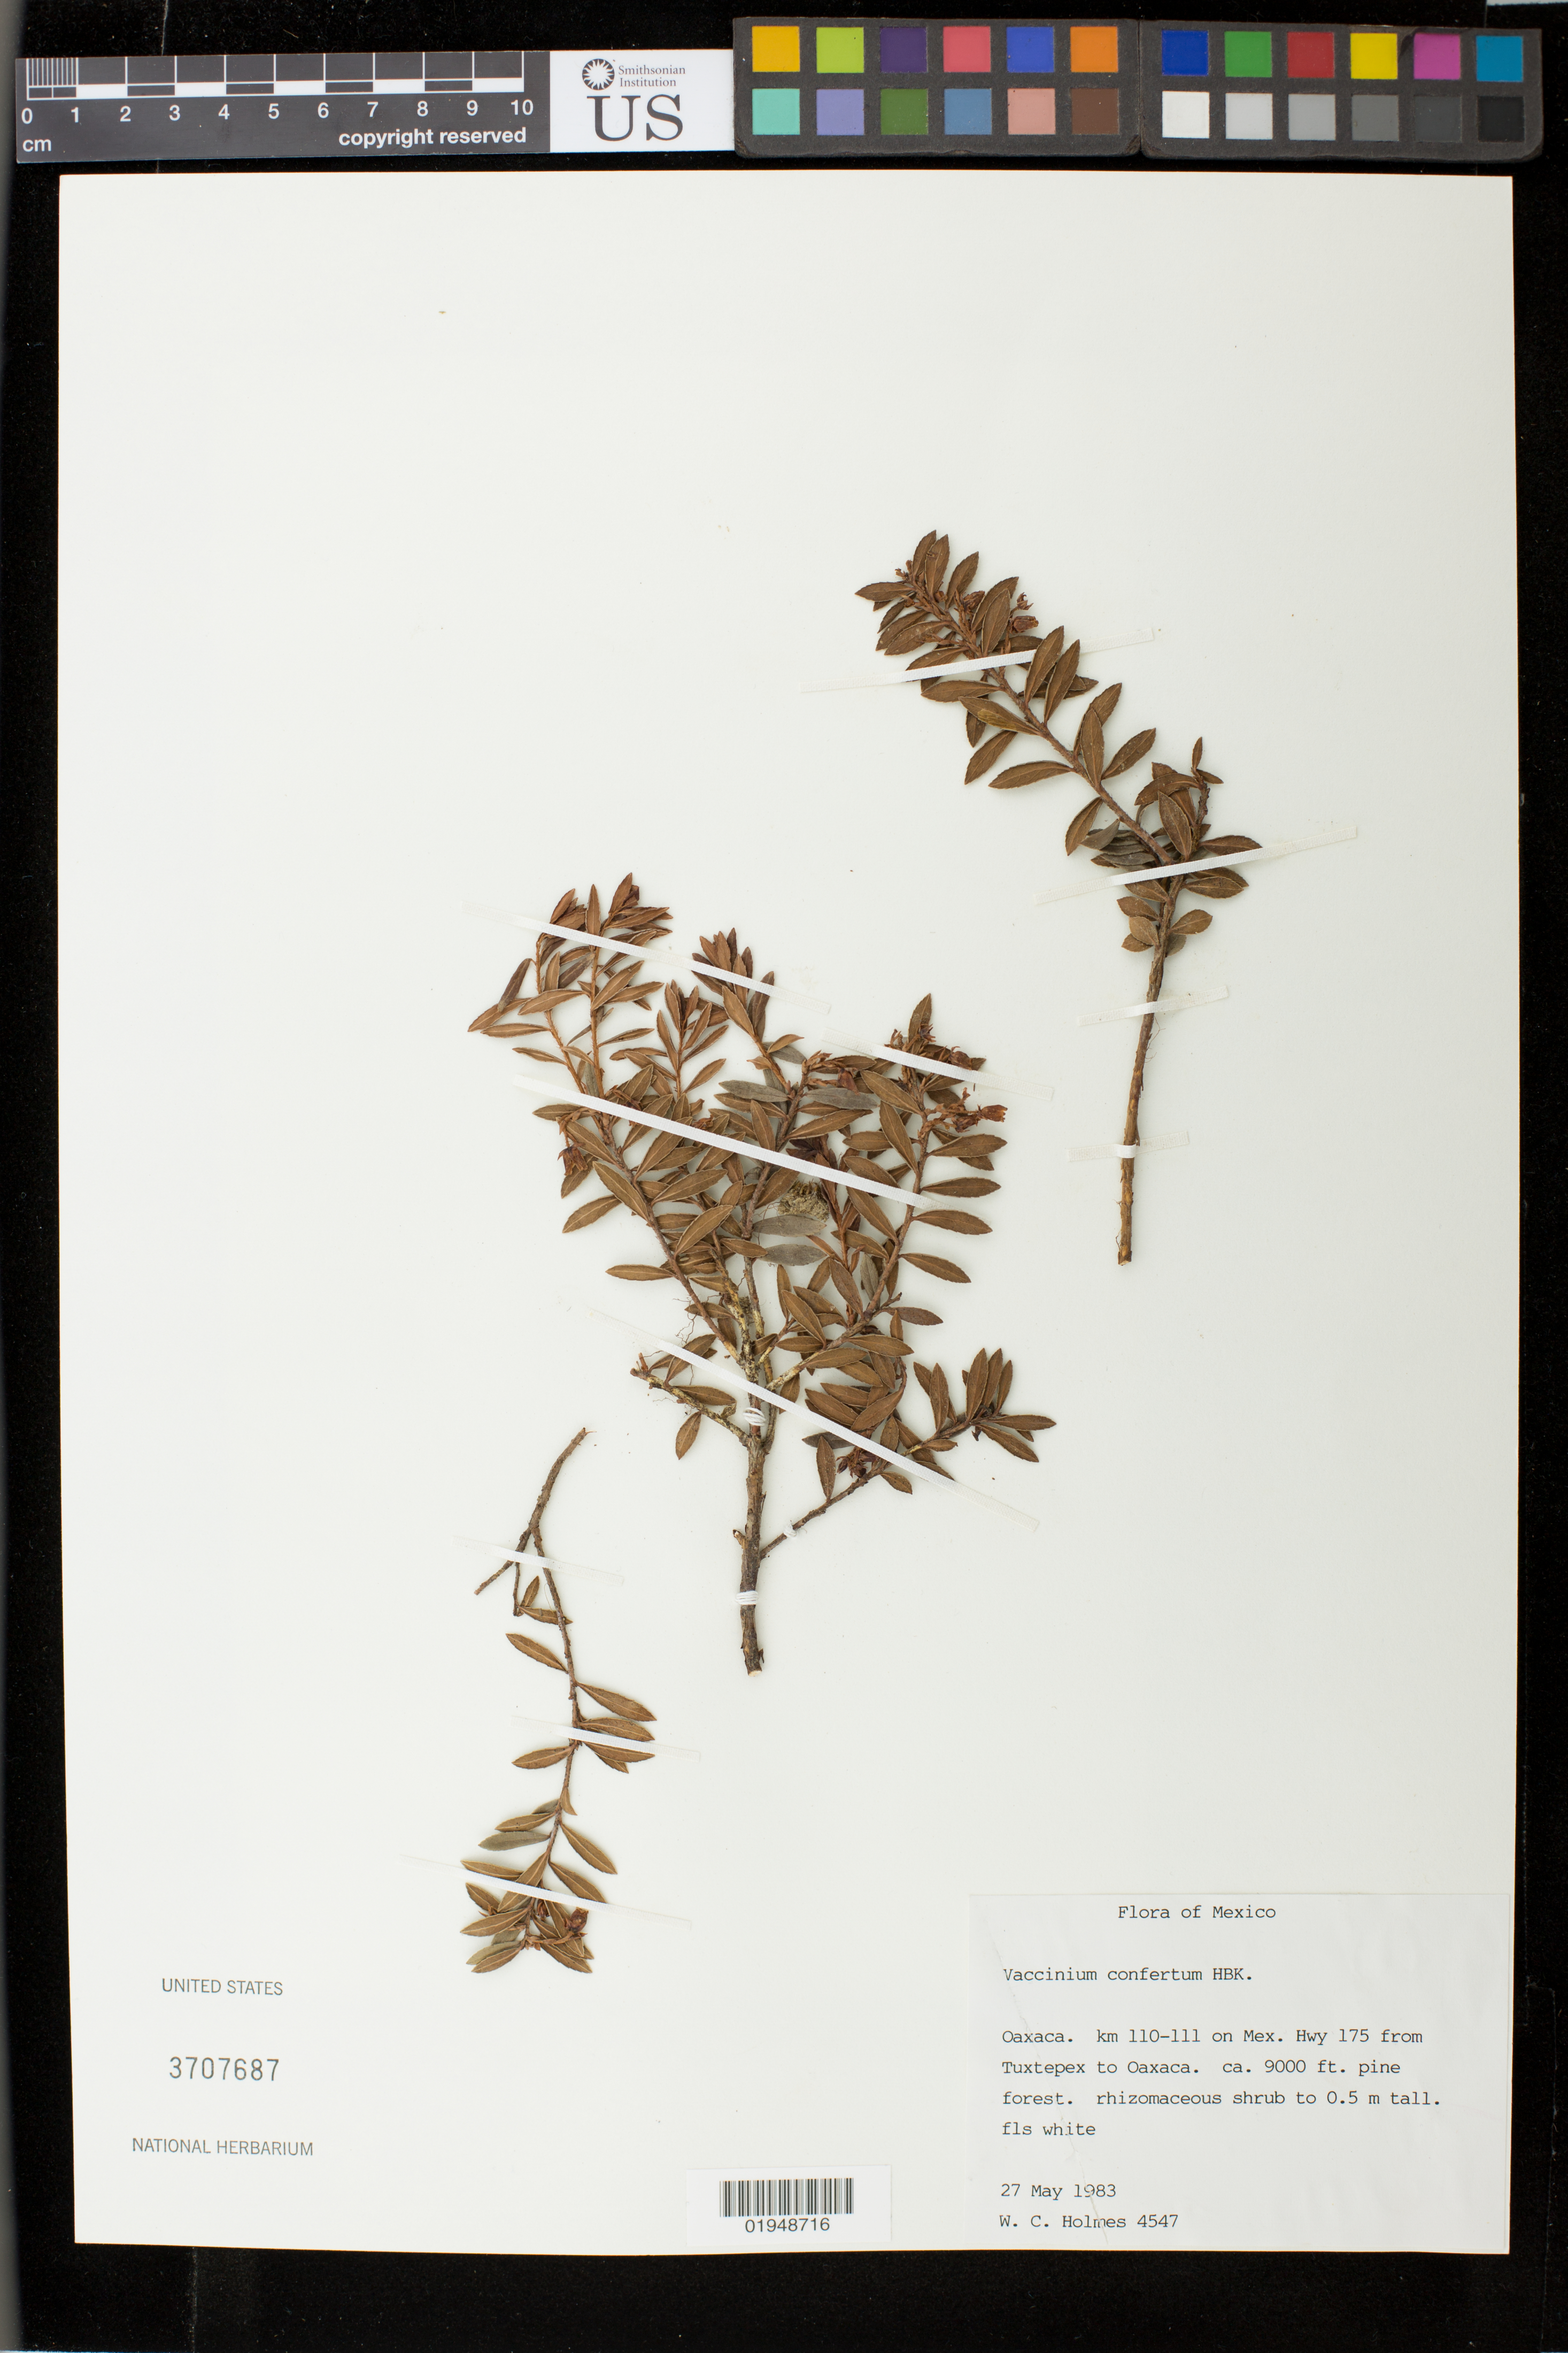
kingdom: Plantae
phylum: Tracheophyta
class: Magnoliopsida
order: Ericales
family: Ericaceae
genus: Vaccinium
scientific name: Vaccinium confertum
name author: Kunth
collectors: W. Holmes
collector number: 4547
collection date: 1983-05-27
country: Mexico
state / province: Oaxaca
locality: Oaxaca, Km 110-111 on Mex. Hwy 175 from Tuxtepec to Oaxaca, Pine Forest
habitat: pine forest.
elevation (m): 2743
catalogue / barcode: US 3707687